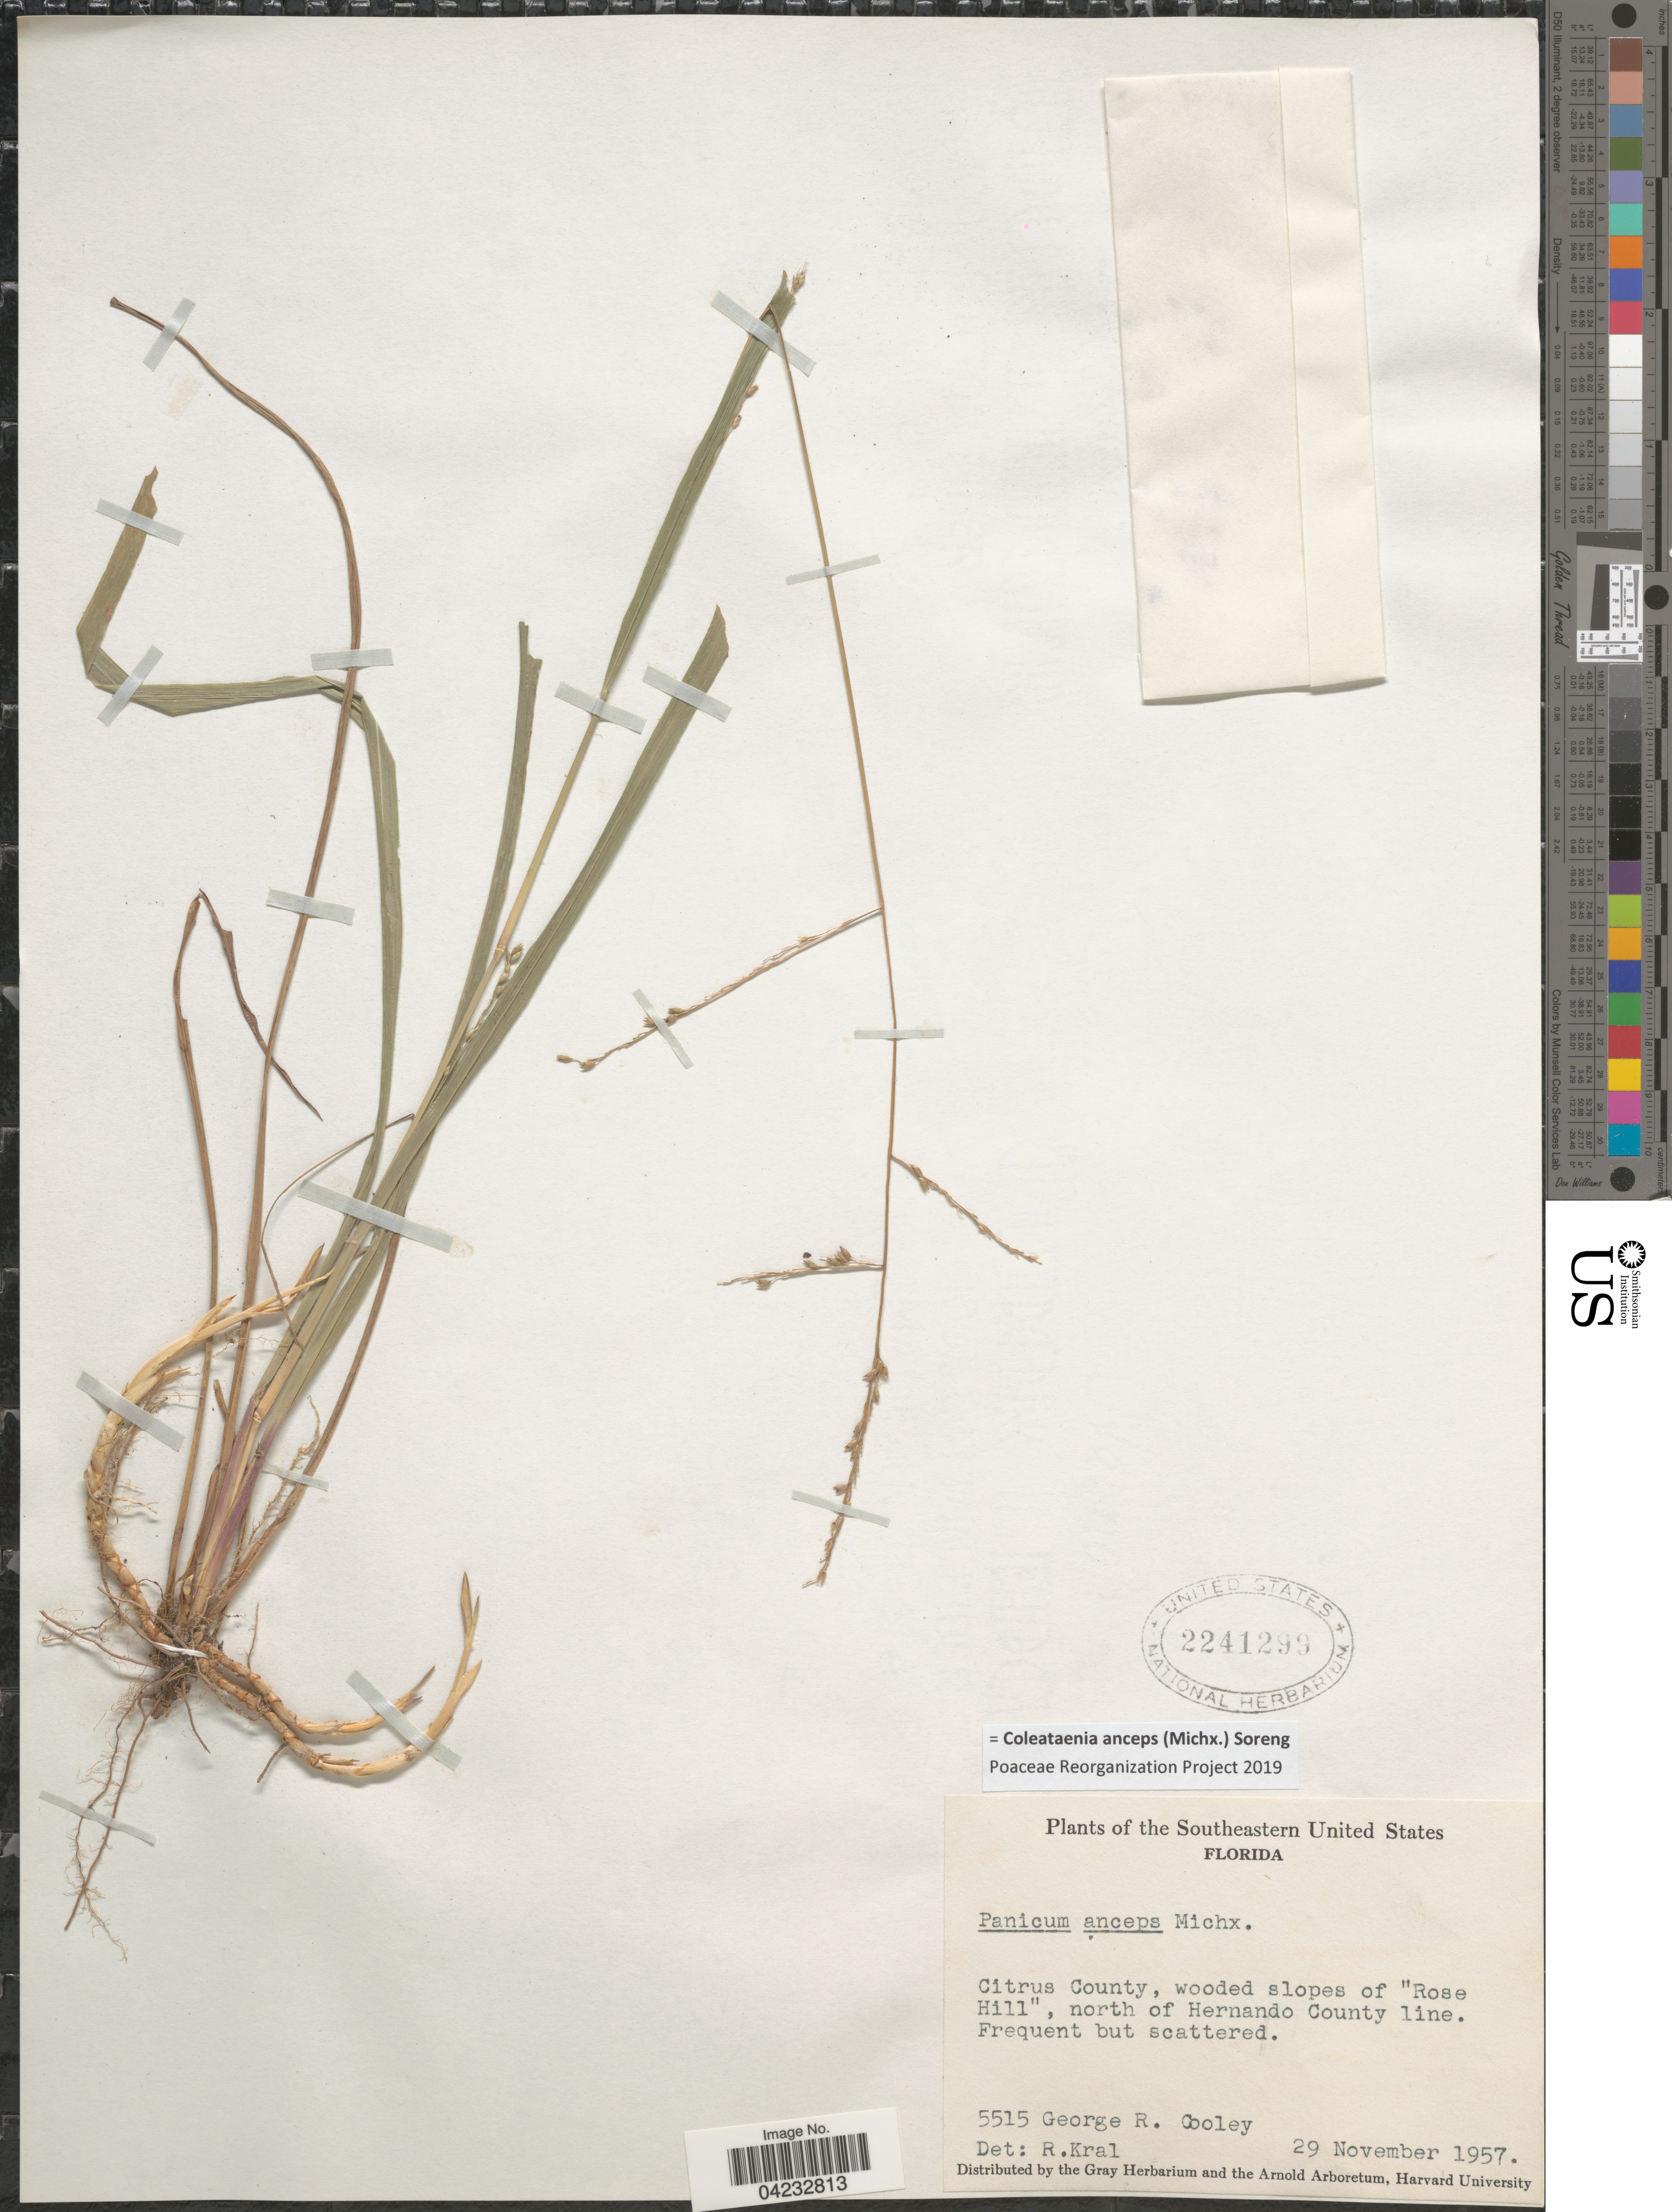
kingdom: Plantae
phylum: Tracheophyta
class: Liliopsida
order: Poales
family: Poaceae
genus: Coleataenia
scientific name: Coleataenia anceps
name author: (Michx.) Soreng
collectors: G. R. Cooley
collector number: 5515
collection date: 1957-11-29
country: United States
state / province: Florida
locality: The Southeastern United States. Citrus County, wooded slopes of "Rose Hill", north of Hernando County line.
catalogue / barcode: US 2241299